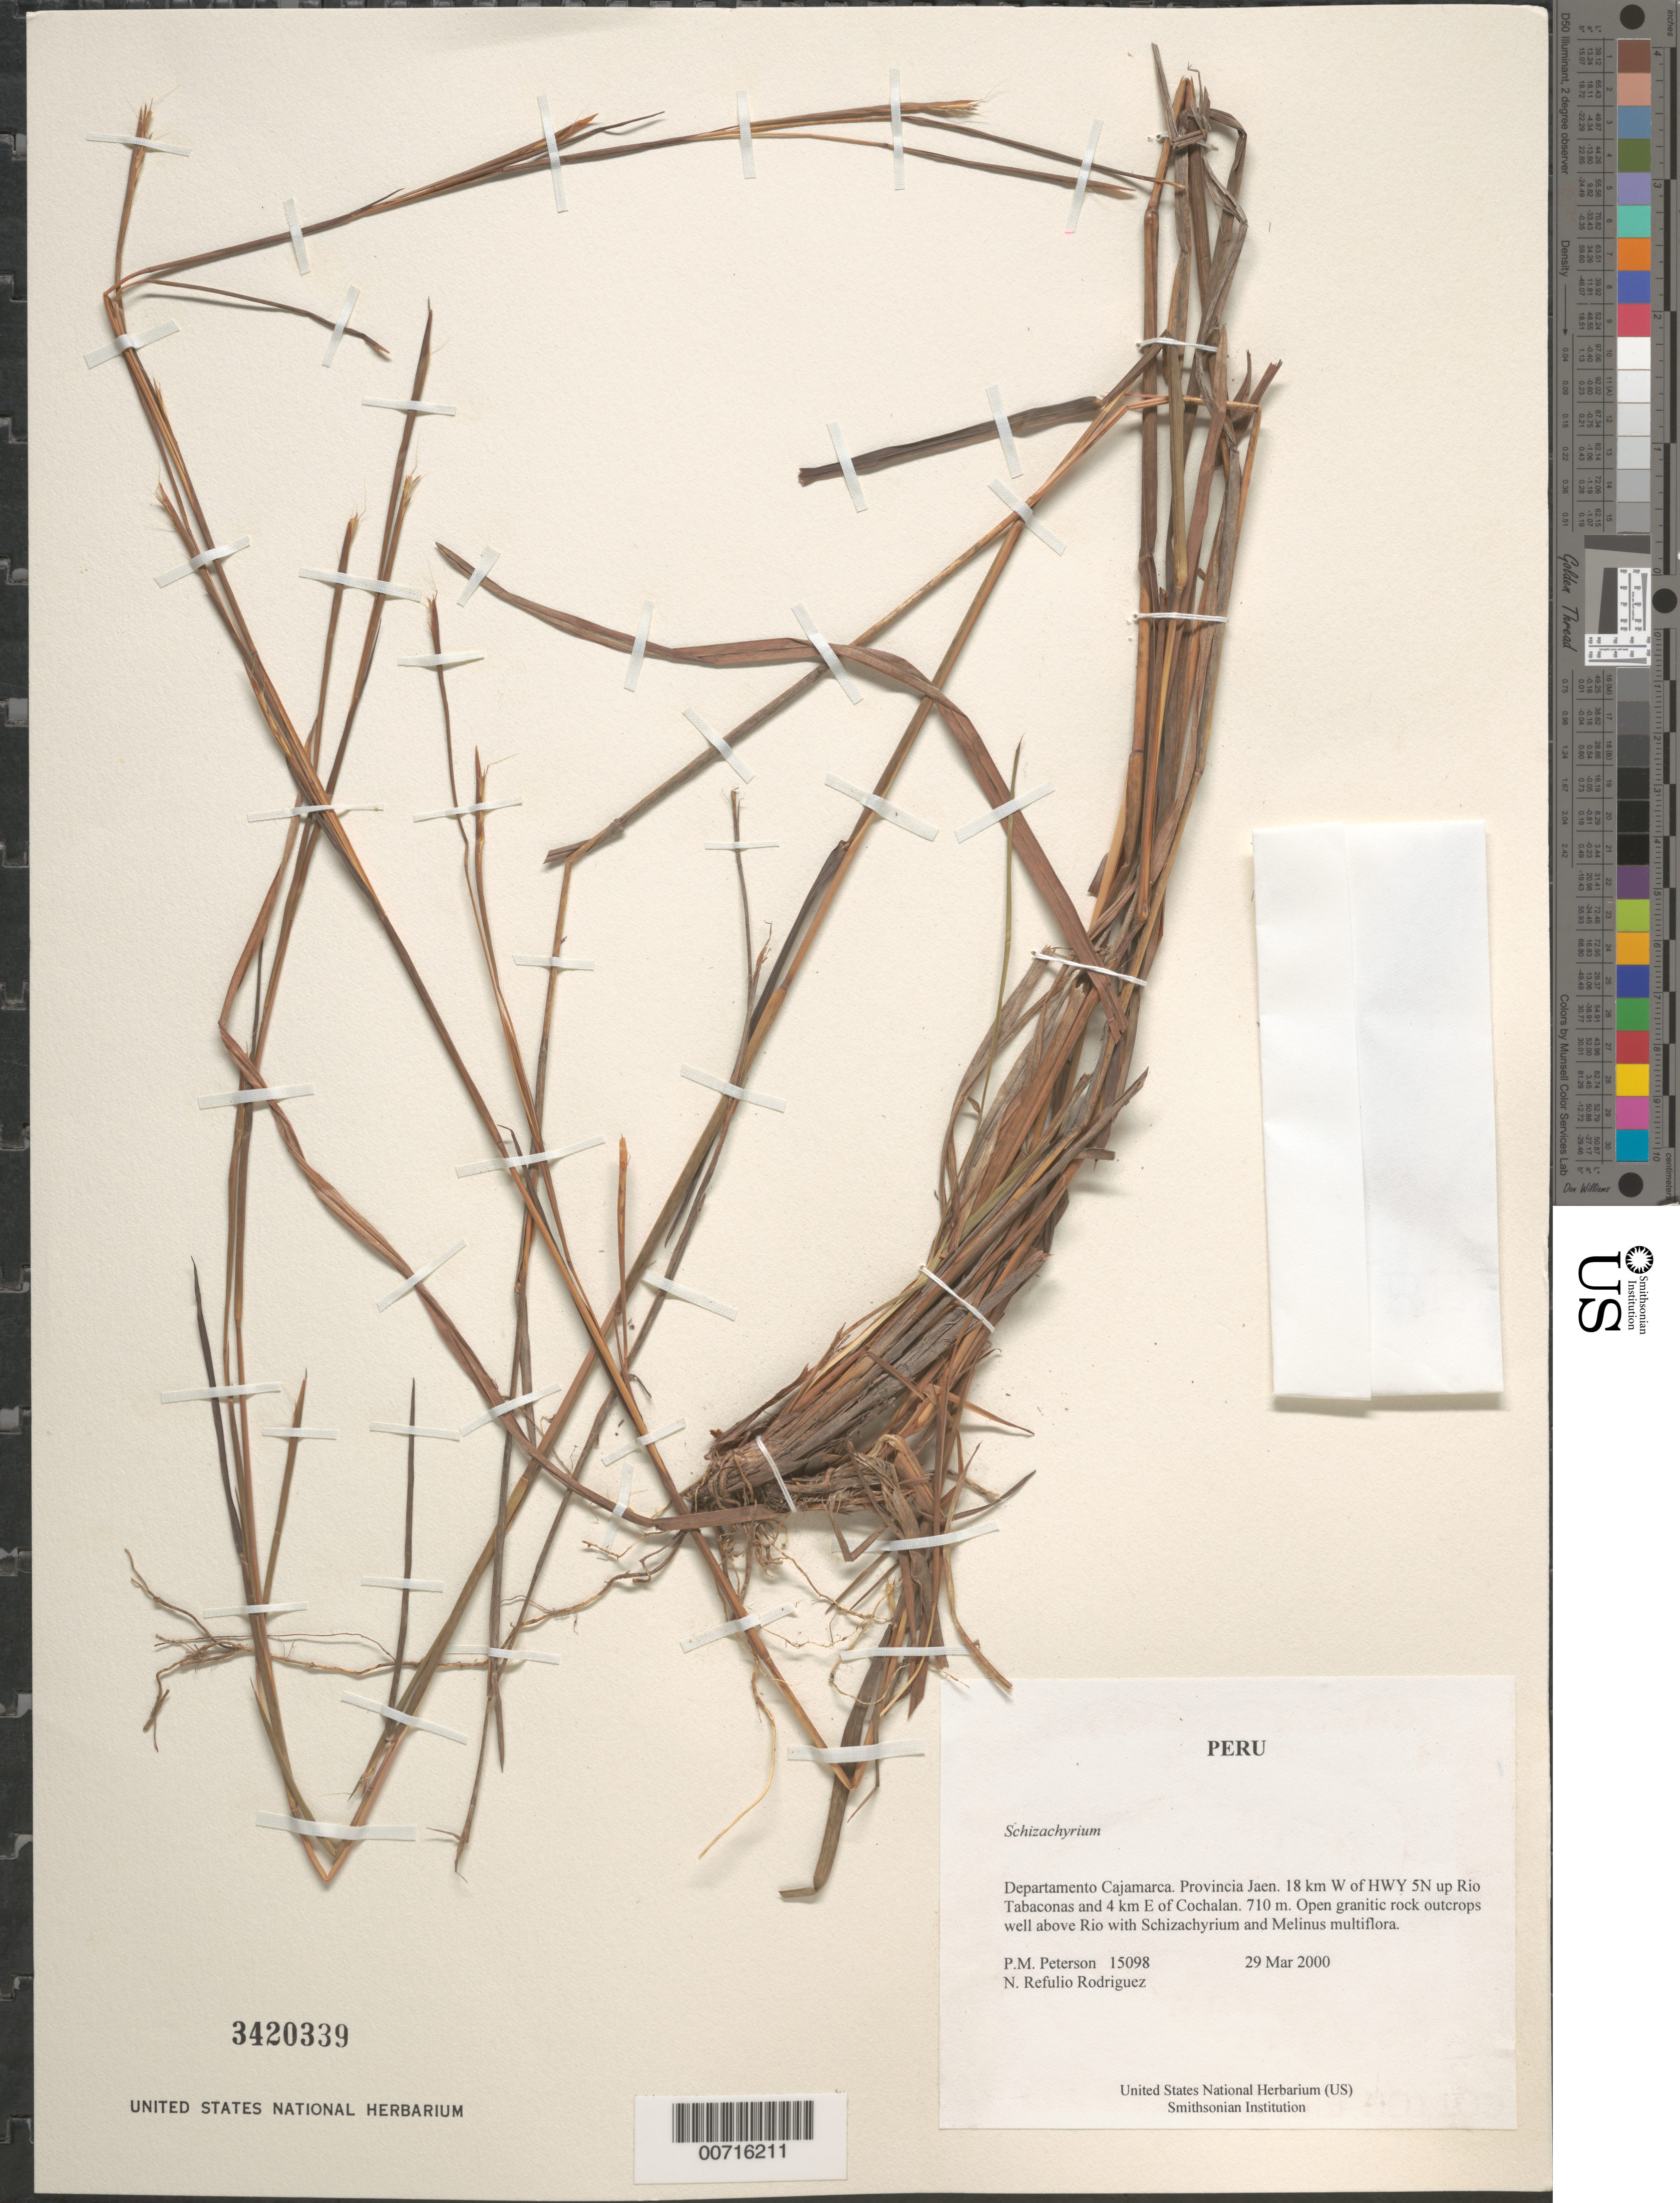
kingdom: Plantae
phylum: Tracheophyta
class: Liliopsida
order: Poales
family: Poaceae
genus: Schizachyrium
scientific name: Schizachyrium sp.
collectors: P. M. Peterson & N. Refulio-Rodríguez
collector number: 15098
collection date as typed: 29 Mar 2000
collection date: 2000-03-29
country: Peru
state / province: Cajamarca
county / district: Jaén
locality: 18 km W of HWY 5N up Rio Tabaconas and 4 km E of Cochalan.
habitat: Open granitic rock outcrops well above Rio with Schizachyrium and Melinus multiflora.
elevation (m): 710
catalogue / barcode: US 3420339